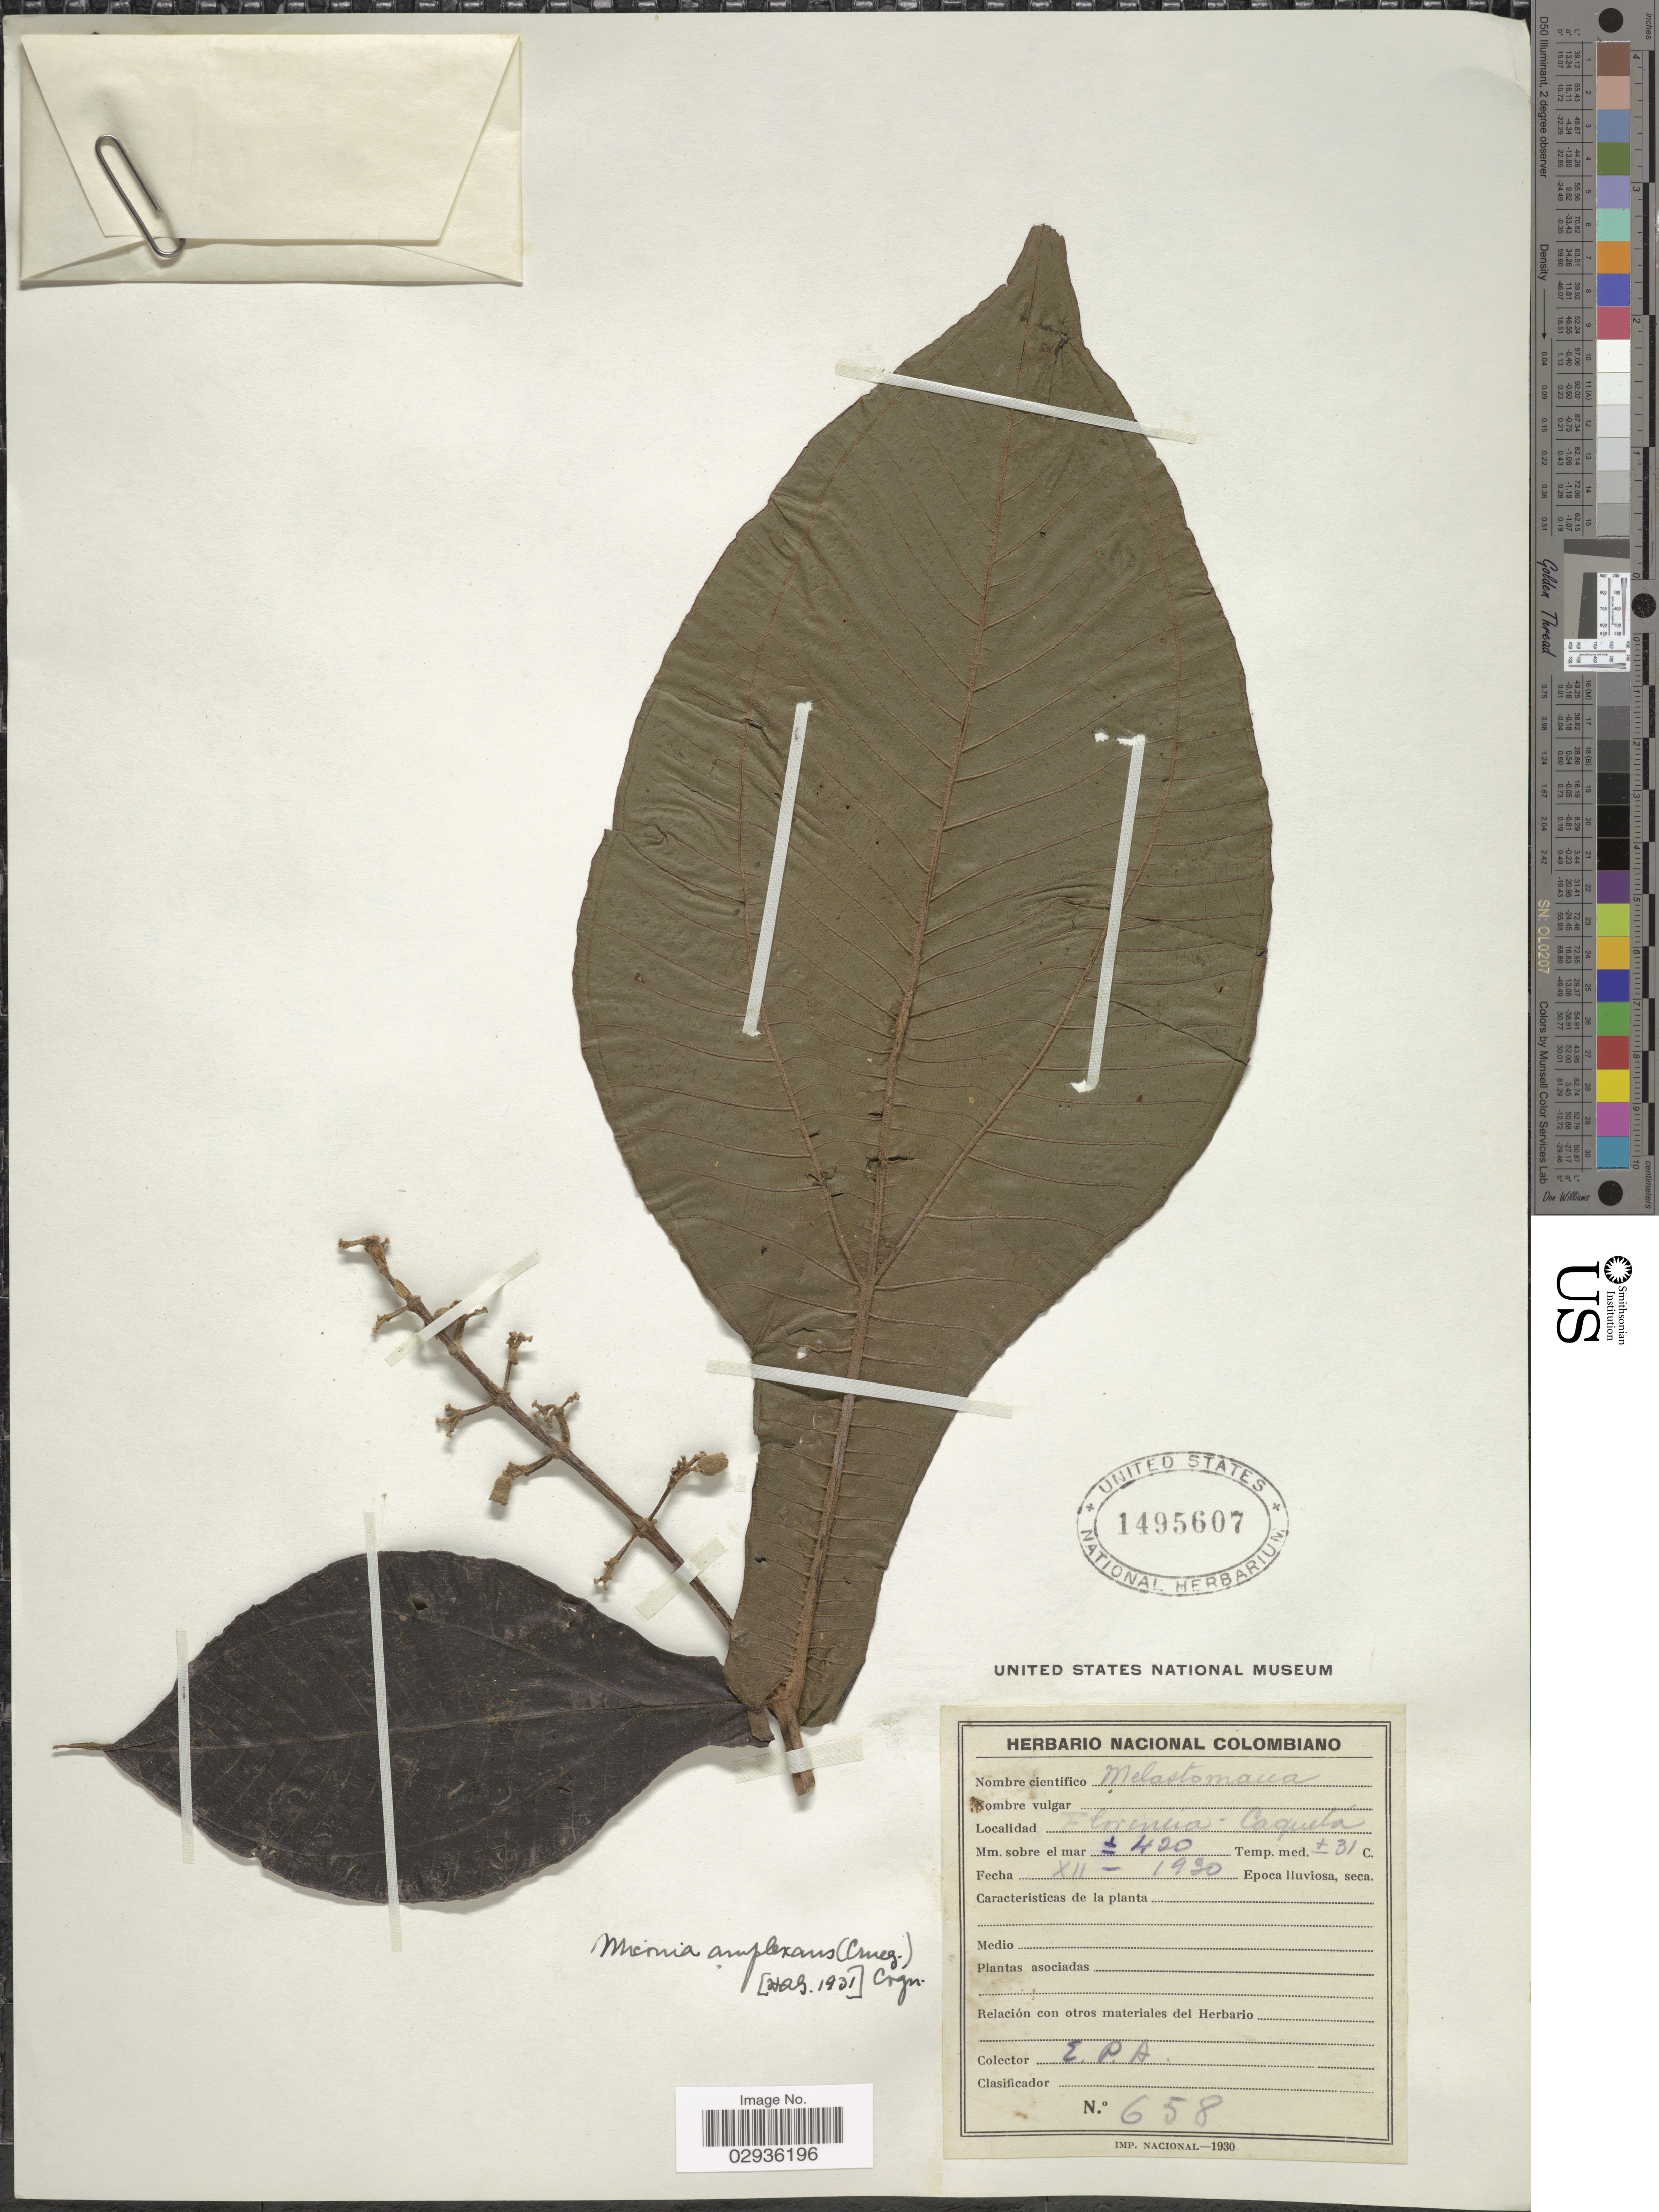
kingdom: Plantae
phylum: Tracheophyta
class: Magnoliopsida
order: Myrtales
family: Melastomataceae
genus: Miconia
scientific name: Miconia amplexans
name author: (Crueg.) Cogn.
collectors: E. Pérez Arbeláez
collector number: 658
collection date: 1930-12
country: Colombia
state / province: Caquetá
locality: Florencia.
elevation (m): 420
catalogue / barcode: US 1495607